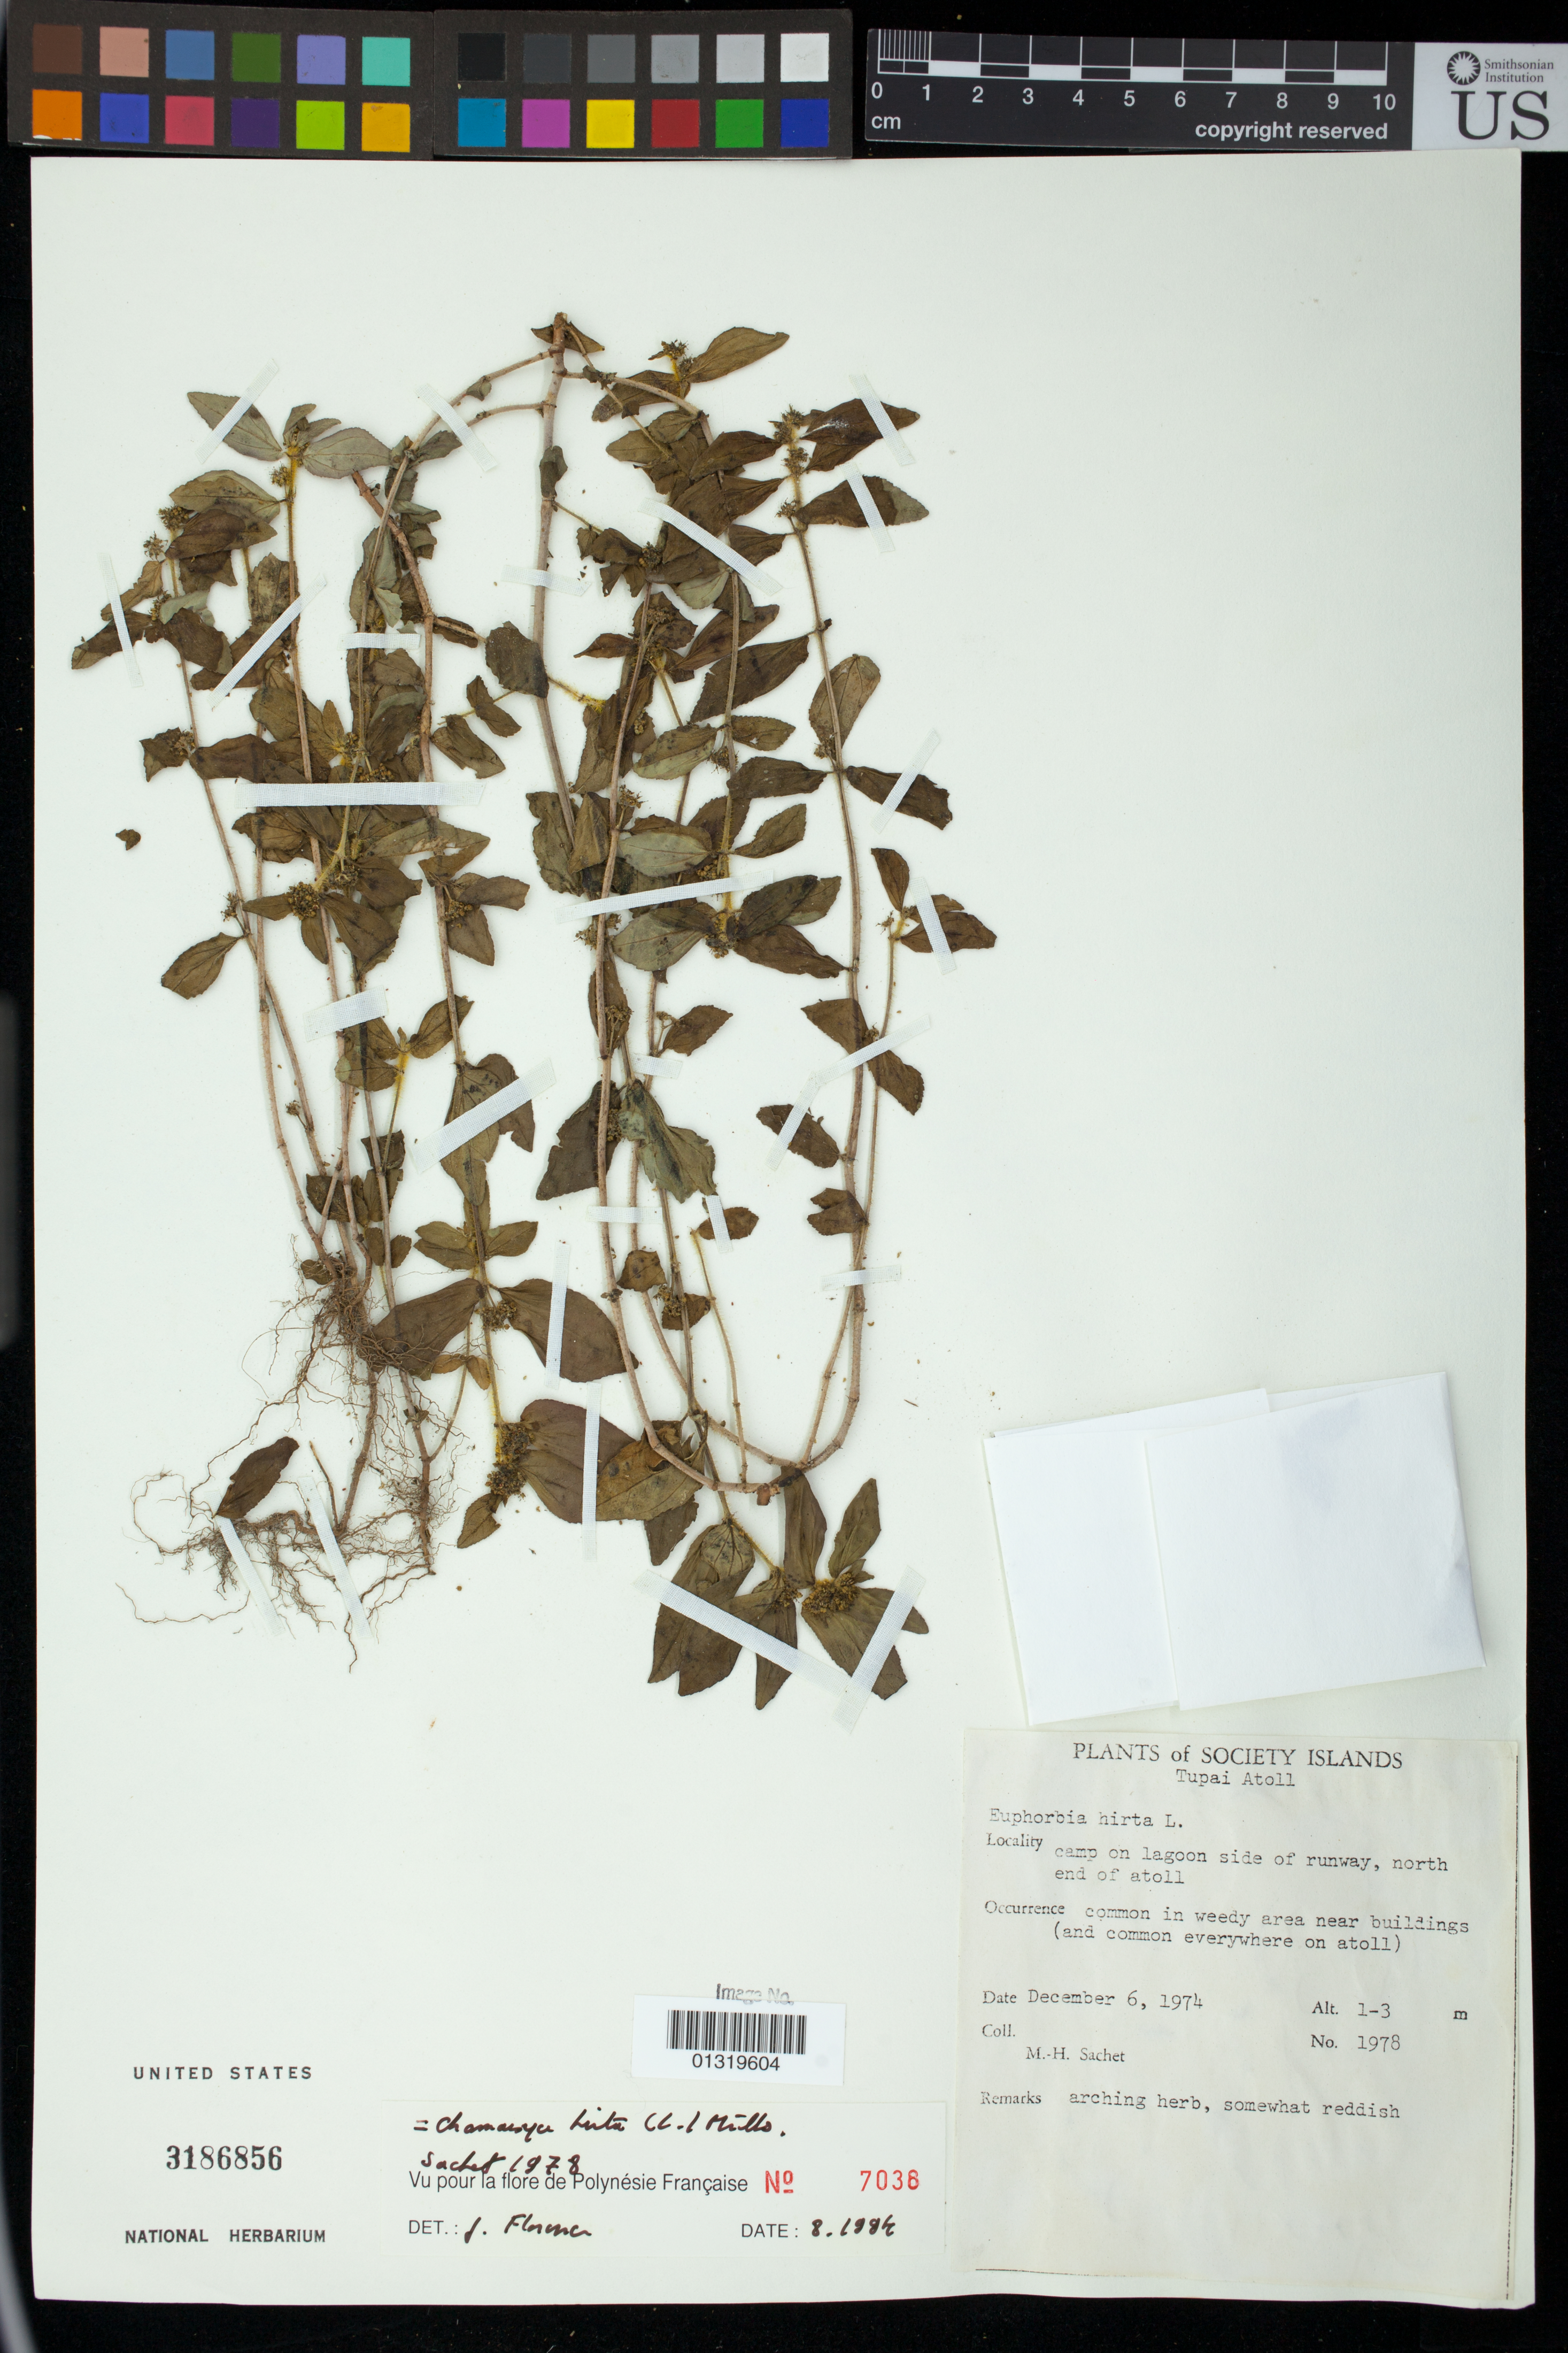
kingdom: Plantae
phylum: Tracheophyta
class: Magnoliopsida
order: Malpighiales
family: Euphorbiaceae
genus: Euphorbia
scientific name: Euphorbia hirta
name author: L.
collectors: M.-H. Sachet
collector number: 1978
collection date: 1974-12-06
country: French Polynesia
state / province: Tupai Atoll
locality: camp on lagoon side of runway, north end of atoll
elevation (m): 1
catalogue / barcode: US 3186856